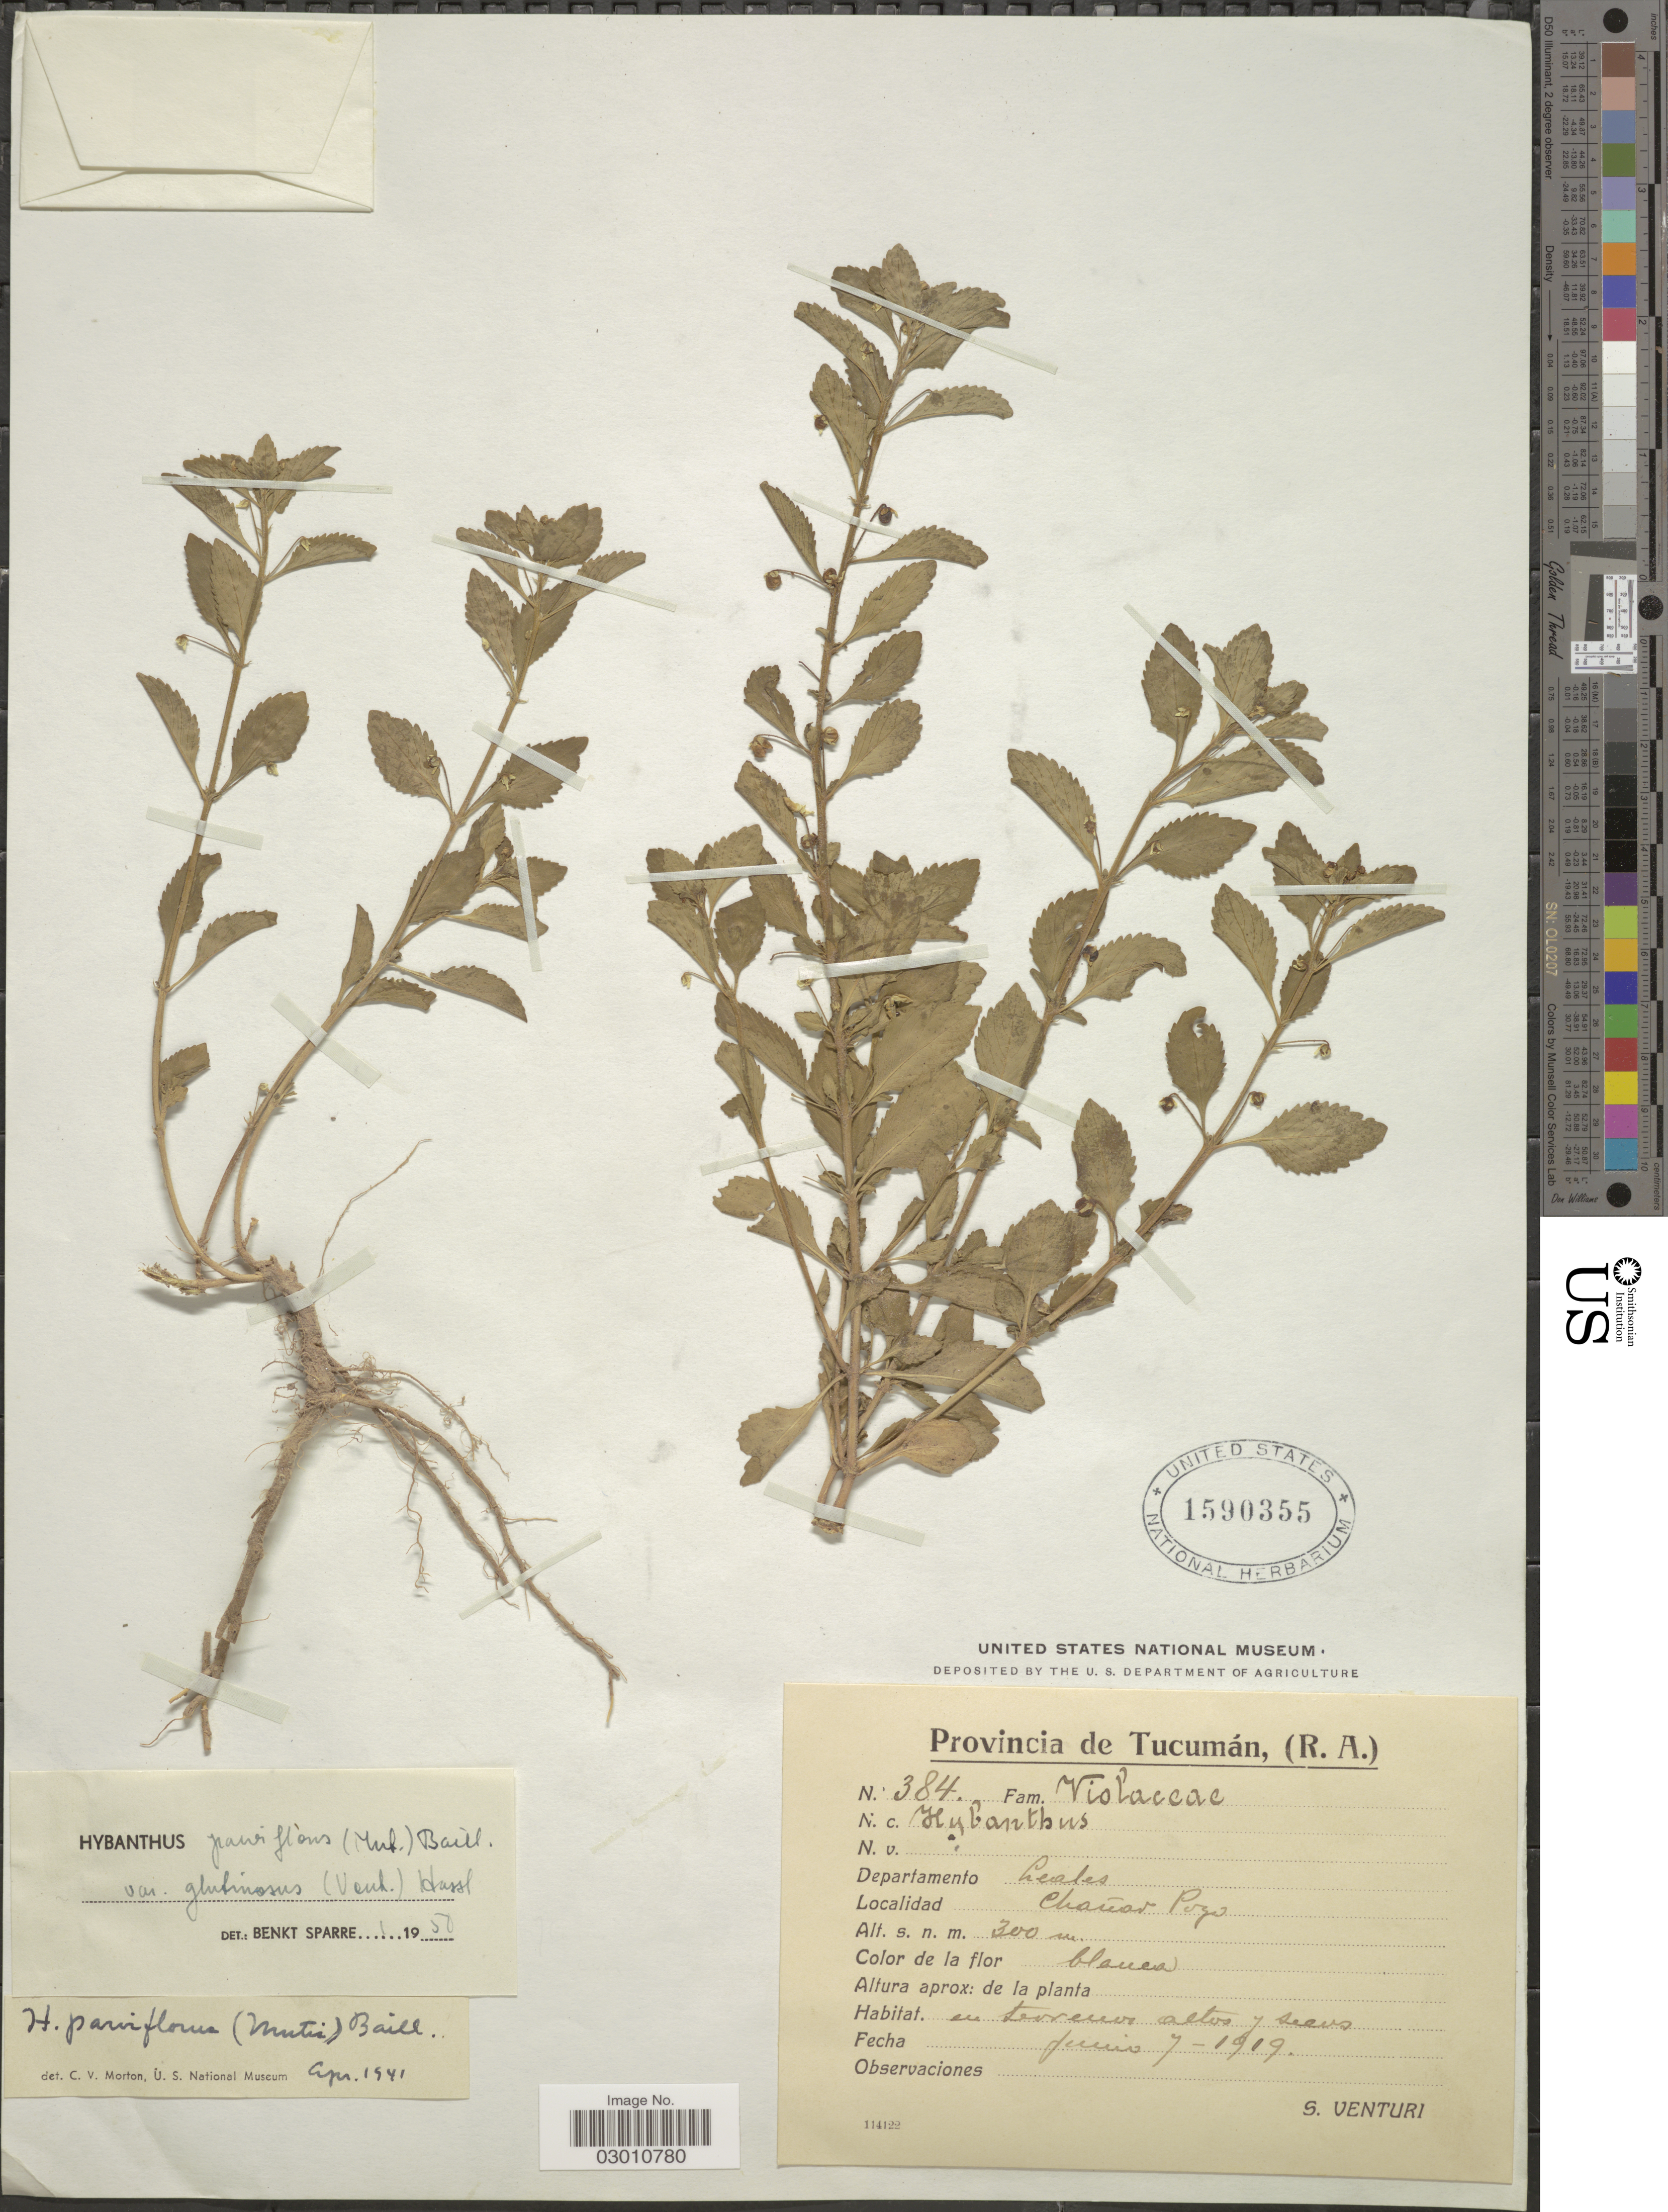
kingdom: Plantae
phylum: Tracheophyta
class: Magnoliopsida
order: Malpighiales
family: Violaceae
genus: Pombalia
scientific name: Pombalia parviflora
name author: (L. f.) Paula-Souza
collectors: S. Venturi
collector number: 384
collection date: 1919-06-07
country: Argentina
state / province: Tucuman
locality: (R.A.). Departamento Leales. Chañar Pozo, en terrenos altos y seus.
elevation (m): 300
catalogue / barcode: US 1590355